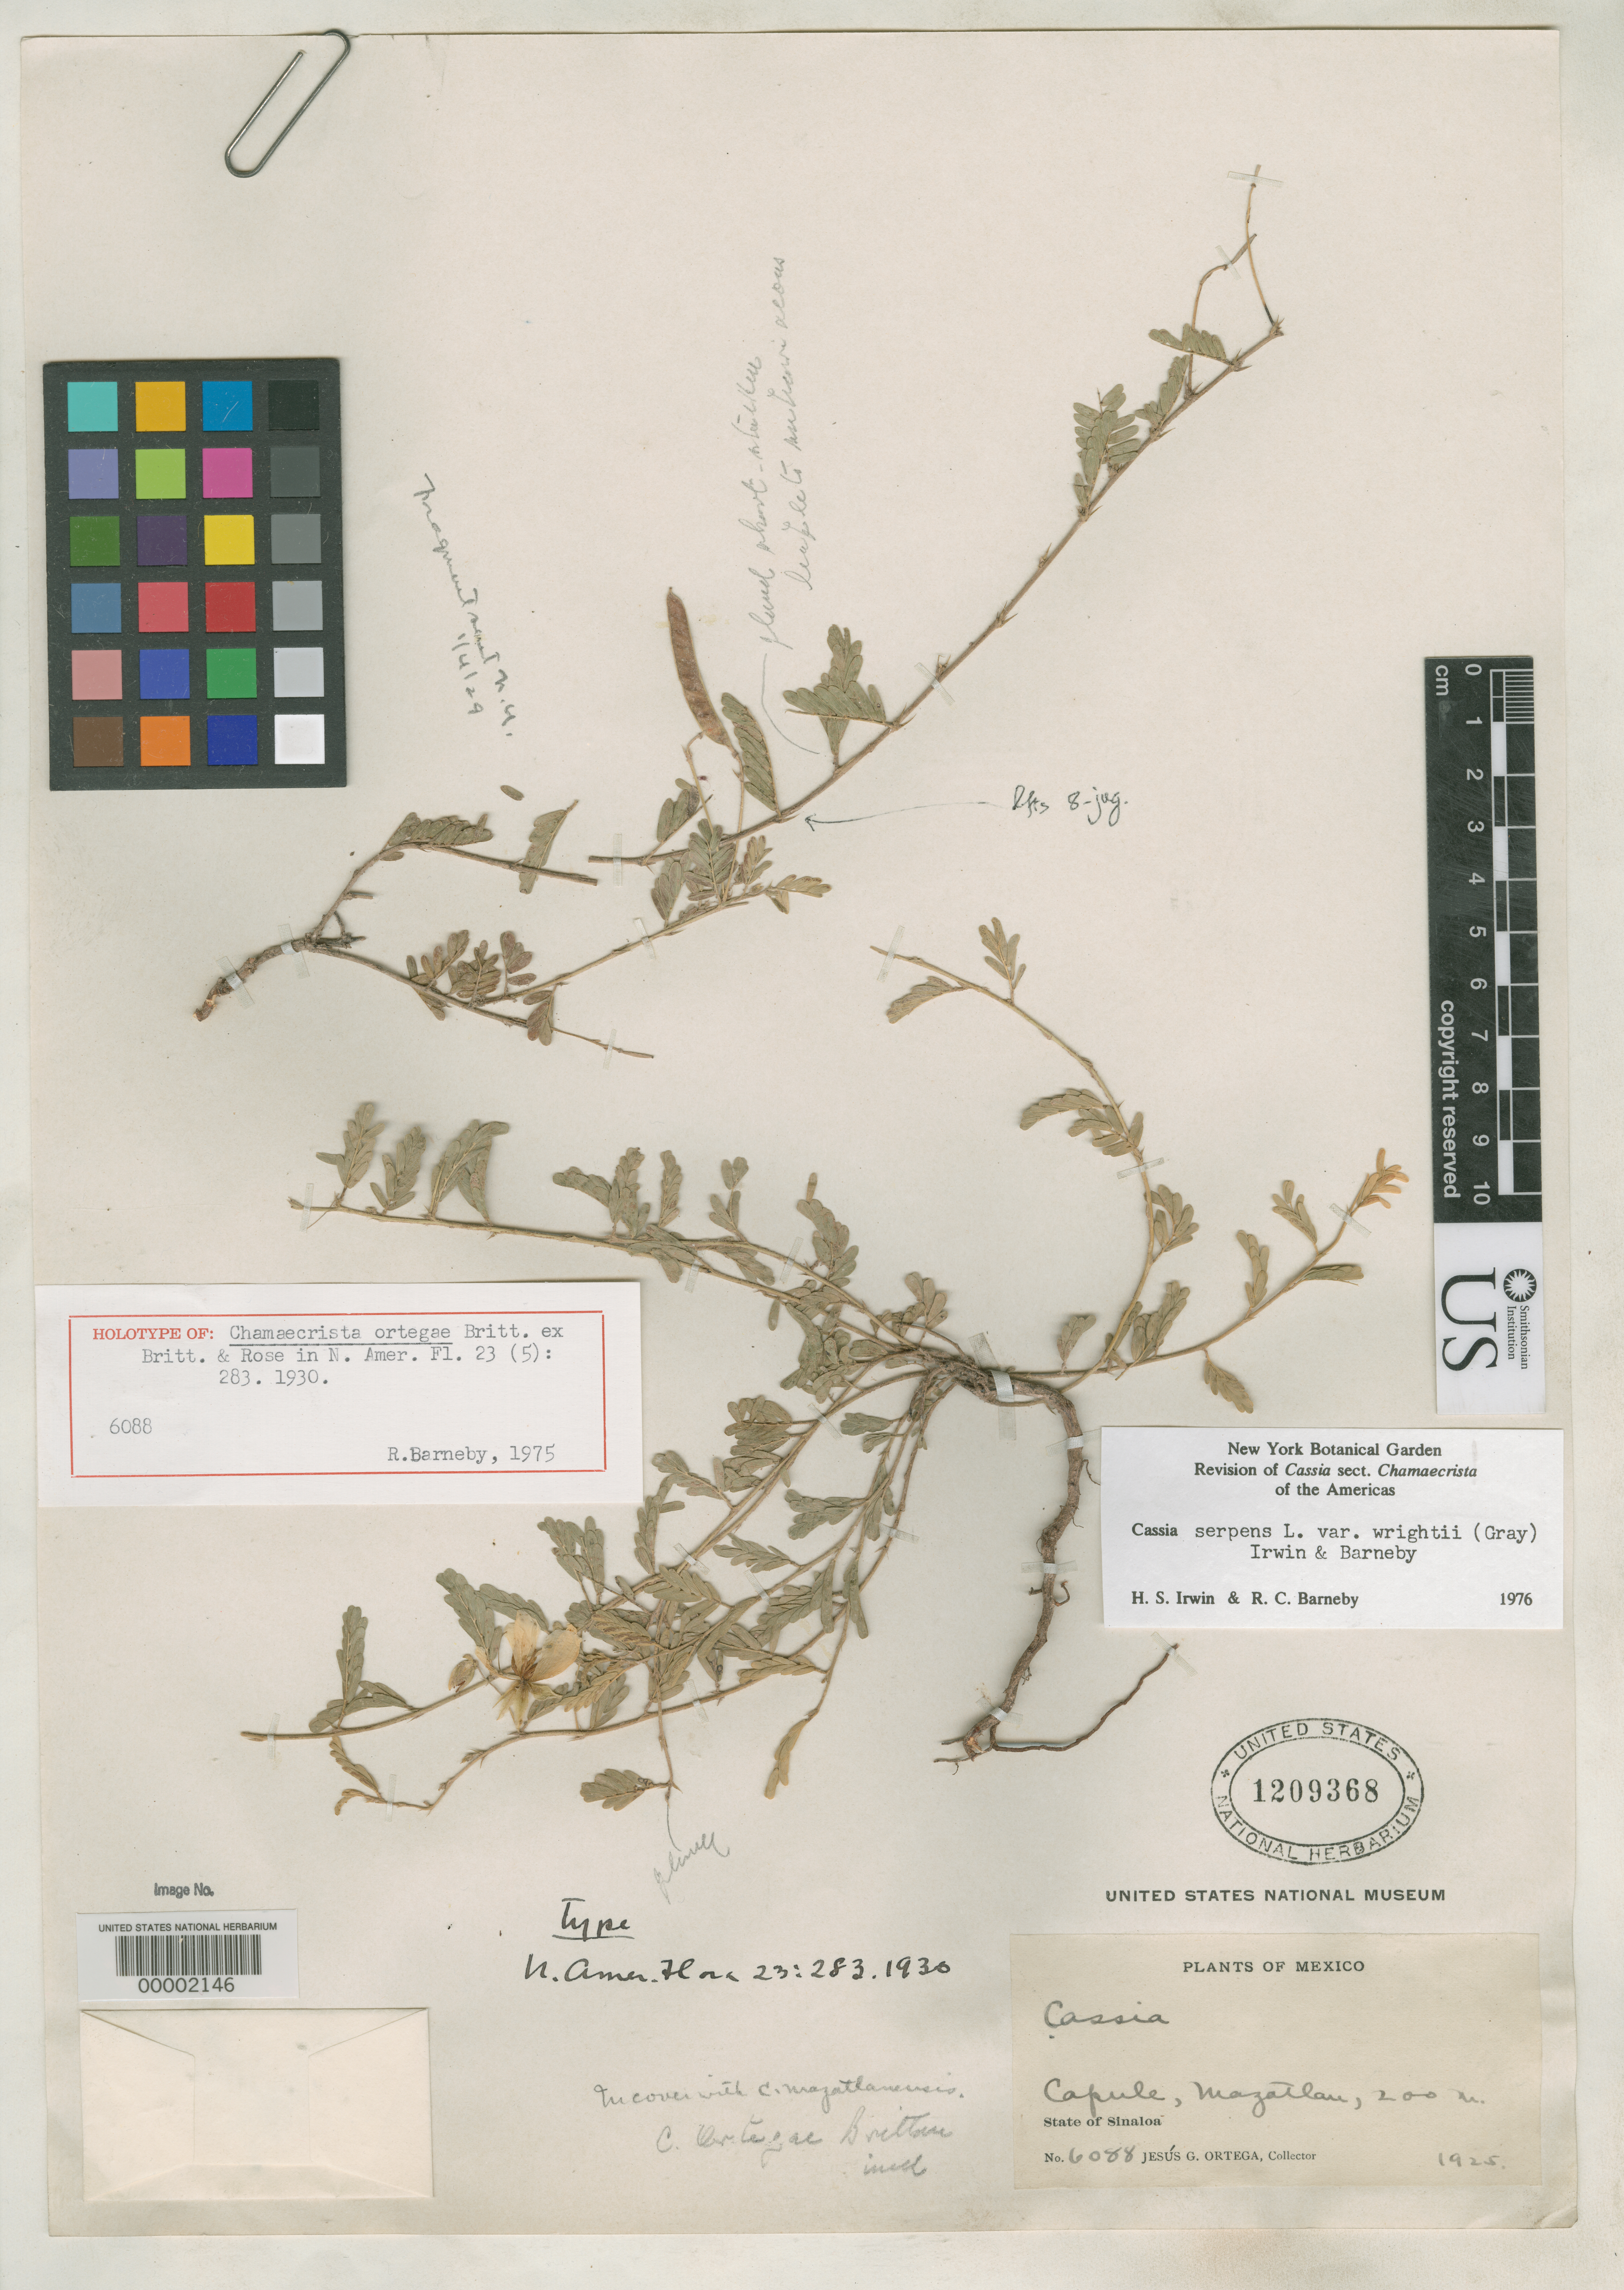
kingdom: Plantae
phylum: Tracheophyta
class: Magnoliopsida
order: Fabales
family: Fabaceae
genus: Chamaecrista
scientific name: Chamaecrista ortegae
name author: Britton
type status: Isotype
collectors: J. Ortega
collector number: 6088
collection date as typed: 1925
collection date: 1925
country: Mexico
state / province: Sinaloa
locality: Caule, Mazatlan.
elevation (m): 200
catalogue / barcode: US 1209368